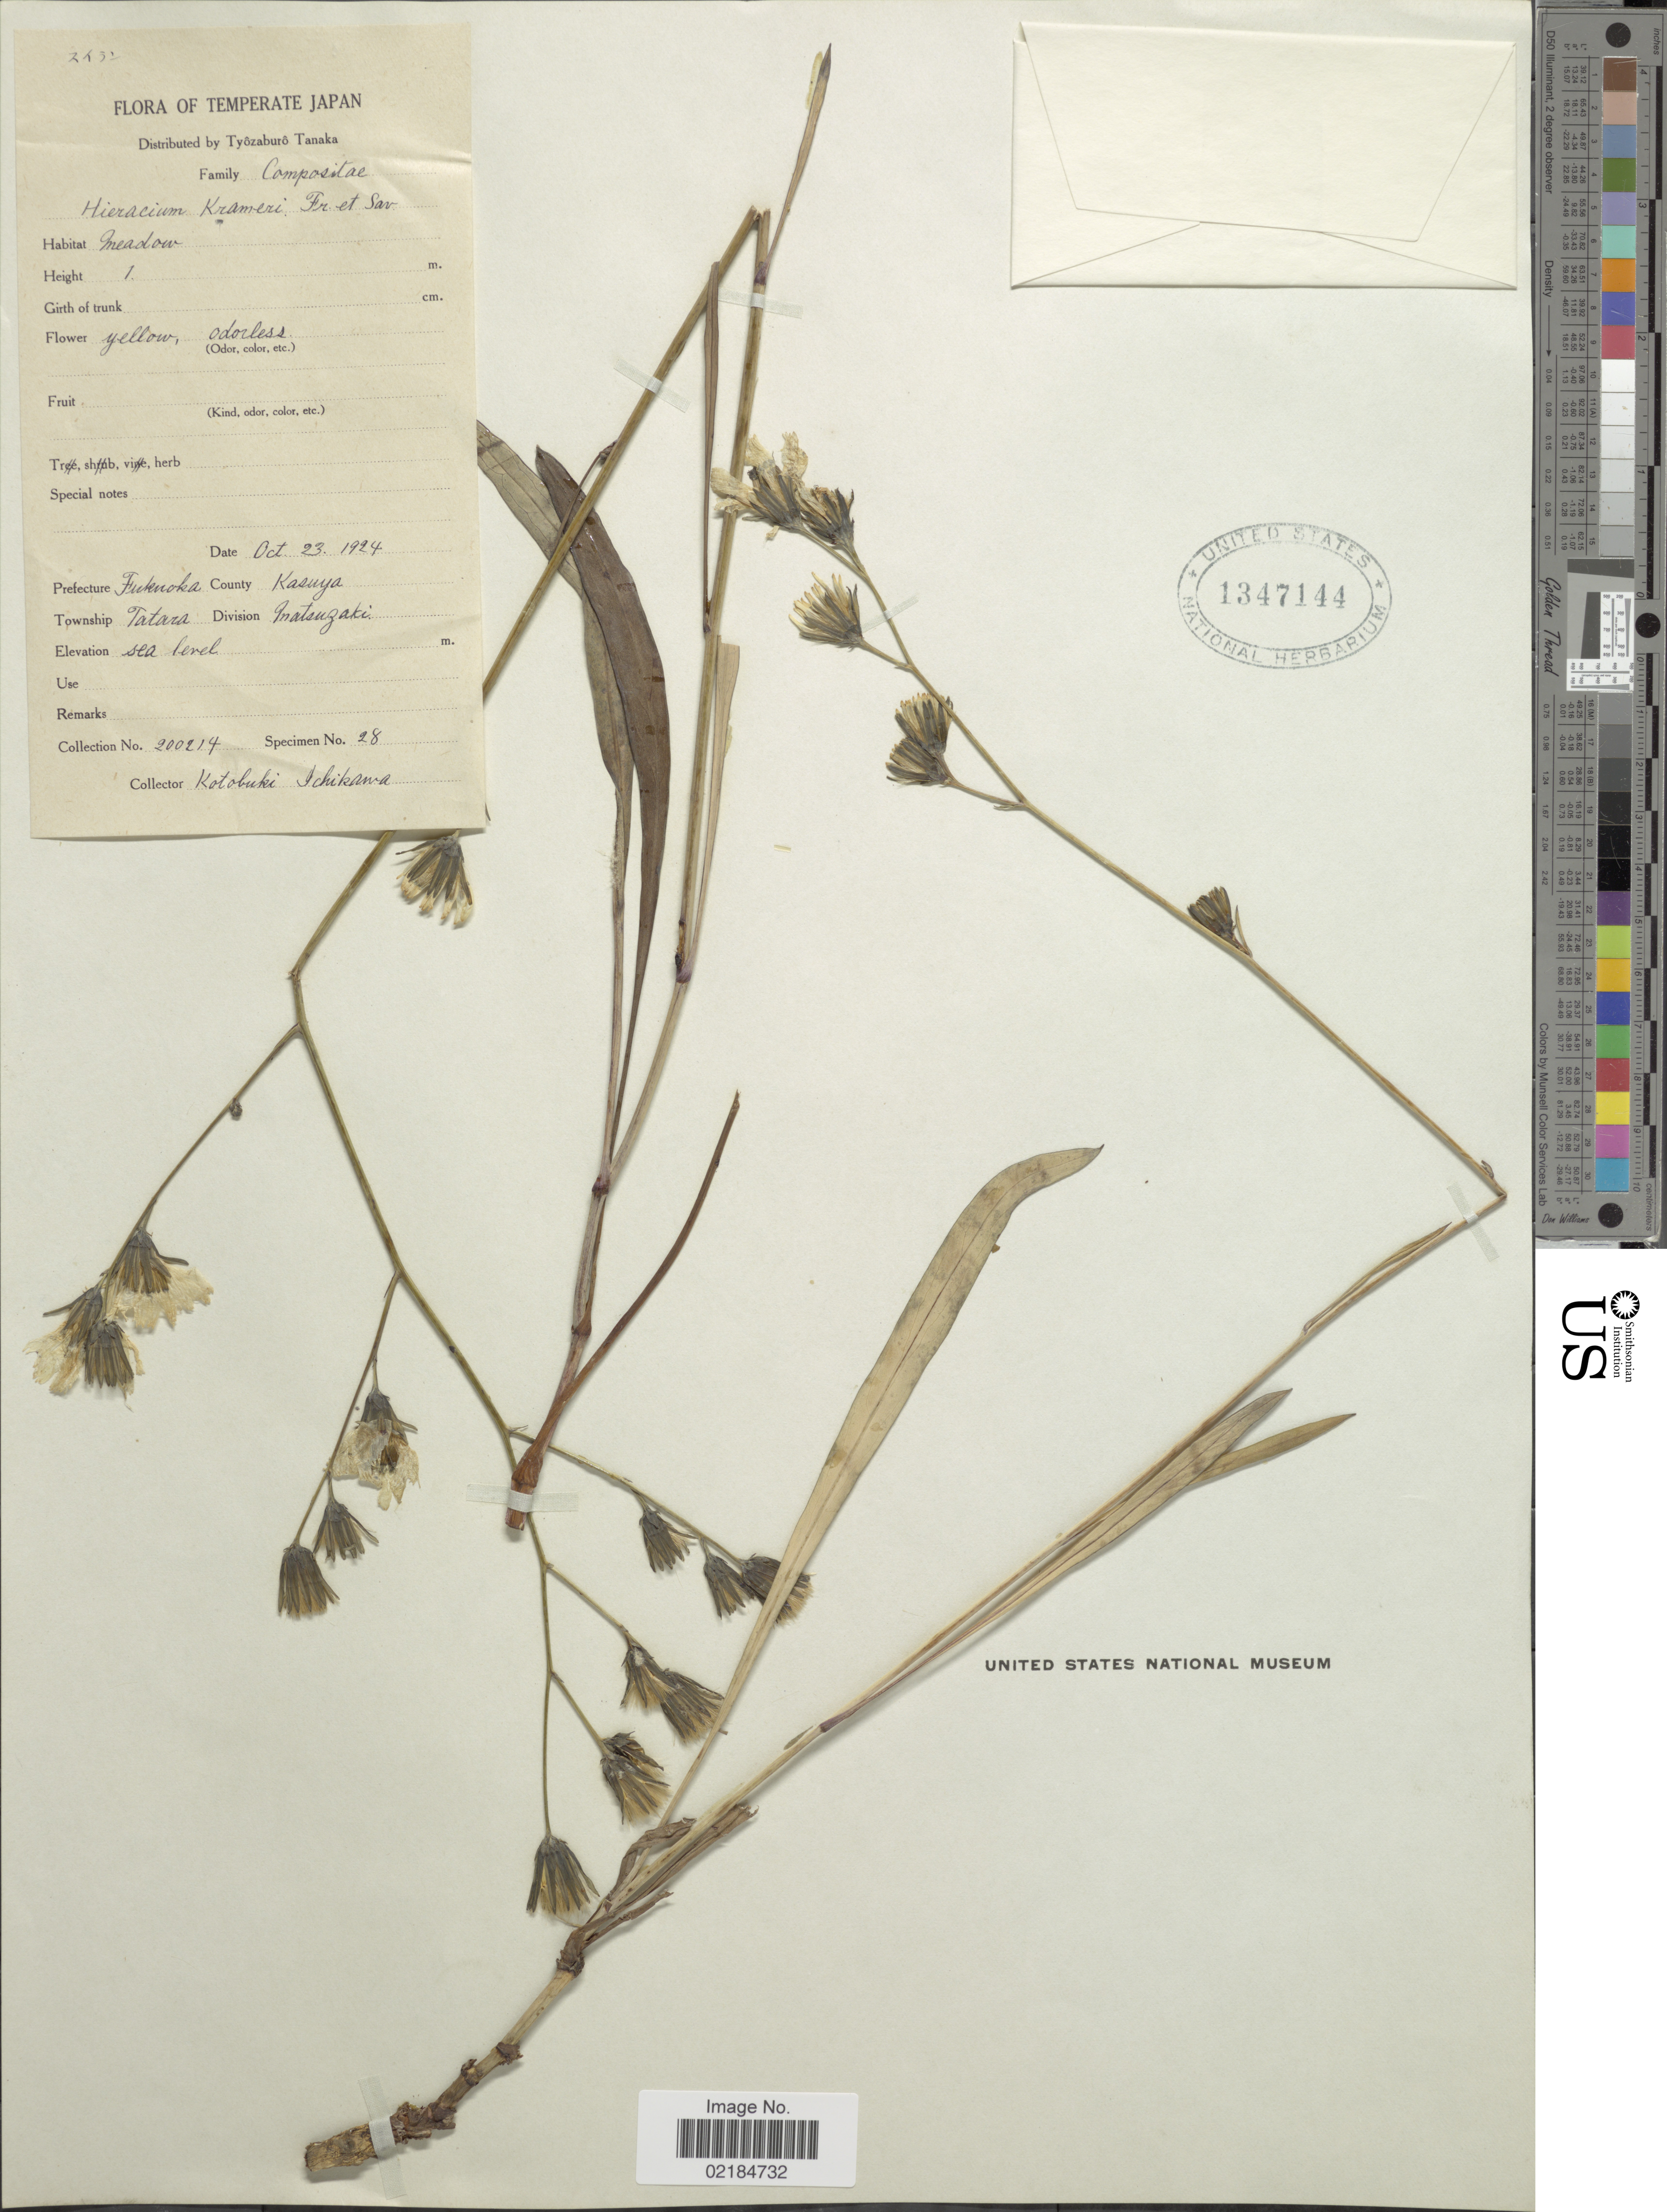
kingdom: Plantae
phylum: Tracheophyta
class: Magnoliopsida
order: Asterales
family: Asteraceae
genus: Hololeion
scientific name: Hololeion krameri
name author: Kitam.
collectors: K. Ichikawa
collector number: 200214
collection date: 1924-10-23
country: Japan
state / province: Hukuoka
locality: Prefecture Fukuoka, County Kasuya, Township Tatara, Division Matsuzaki. Temperate Japan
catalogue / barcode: US 1347144